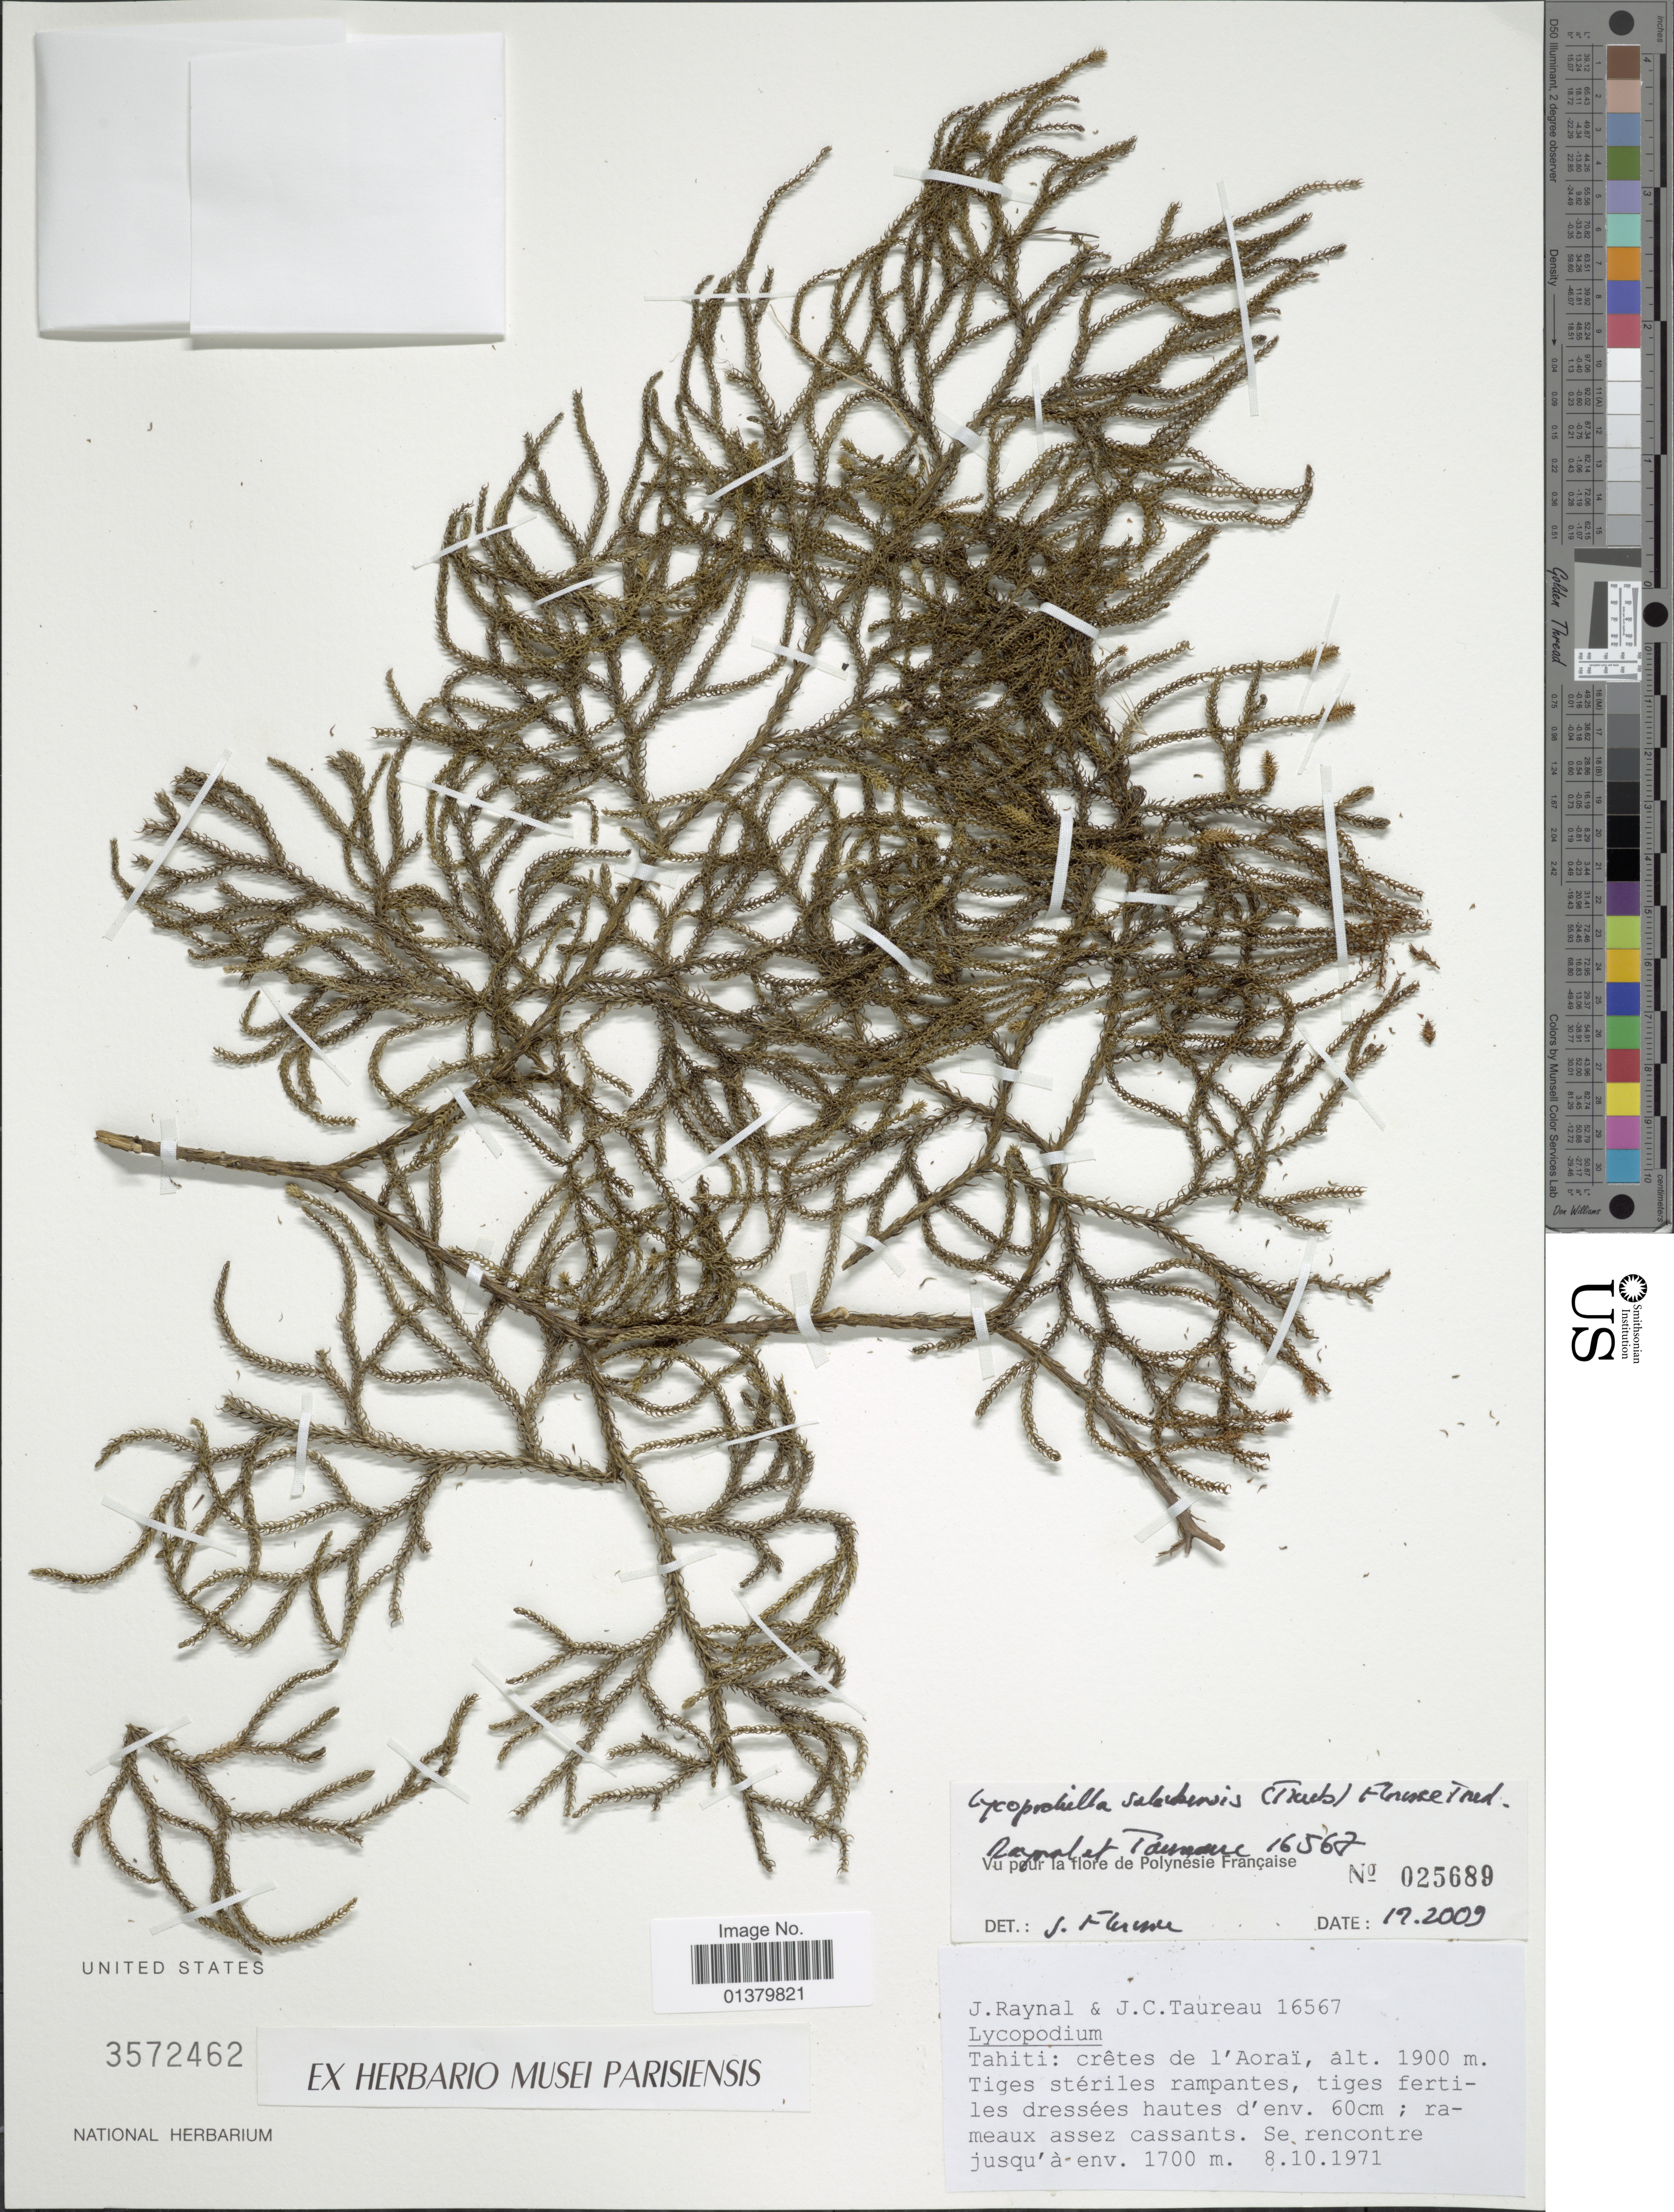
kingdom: Plantae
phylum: Tracheophyta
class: Lycopodiopsida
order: Lycopodiales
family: Lycopodiaceae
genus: Lycopodiella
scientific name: Lycopodiella salakensis, ined.2015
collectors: J. Raynal & J. Taureau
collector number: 16567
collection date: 1971-10-08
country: French Polynesia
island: Tahiti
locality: Tahiti: crêtes de l'Aoraï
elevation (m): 1900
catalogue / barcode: US 3572462